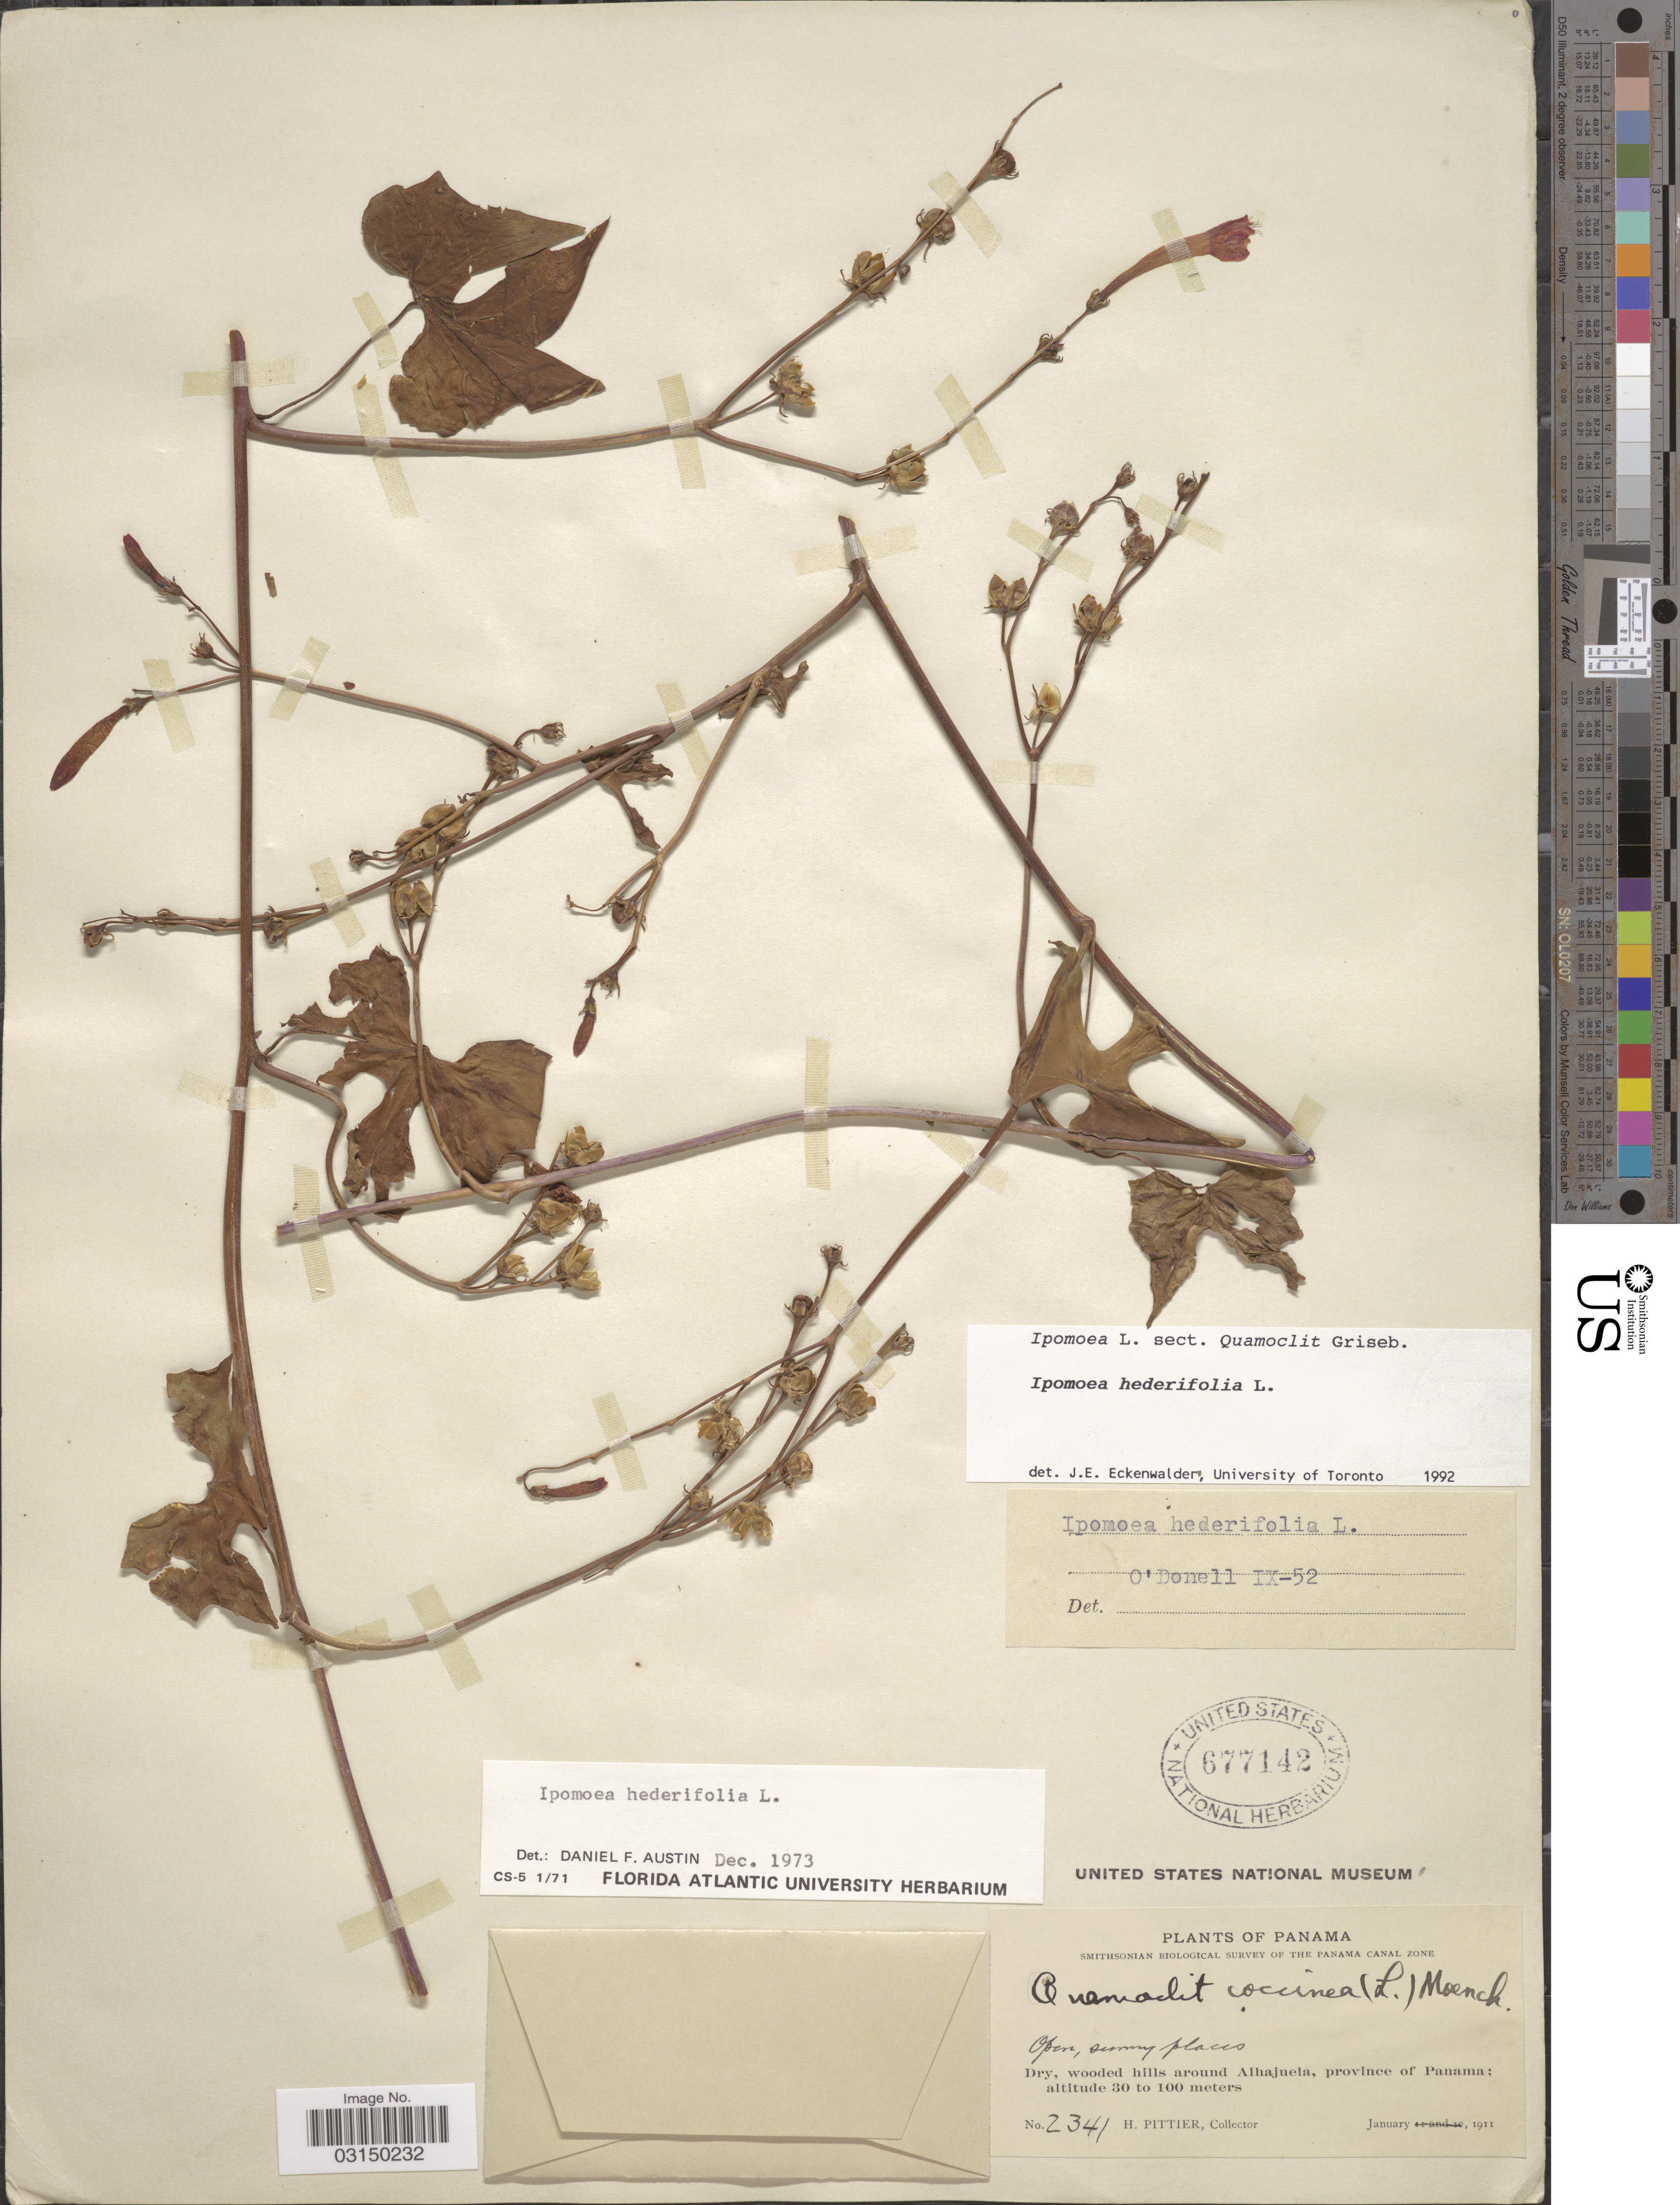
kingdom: Plantae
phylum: Tracheophyta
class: Magnoliopsida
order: Solanales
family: Convolvulaceae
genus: Ipomoea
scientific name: Ipomoea hederifolia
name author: L.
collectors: H. F. Pittier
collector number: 2341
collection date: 1911-01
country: Panama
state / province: Panamá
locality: Dry, wooded hills around Alhajuela. The Panama Canal Zone.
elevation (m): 30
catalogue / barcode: US 677142